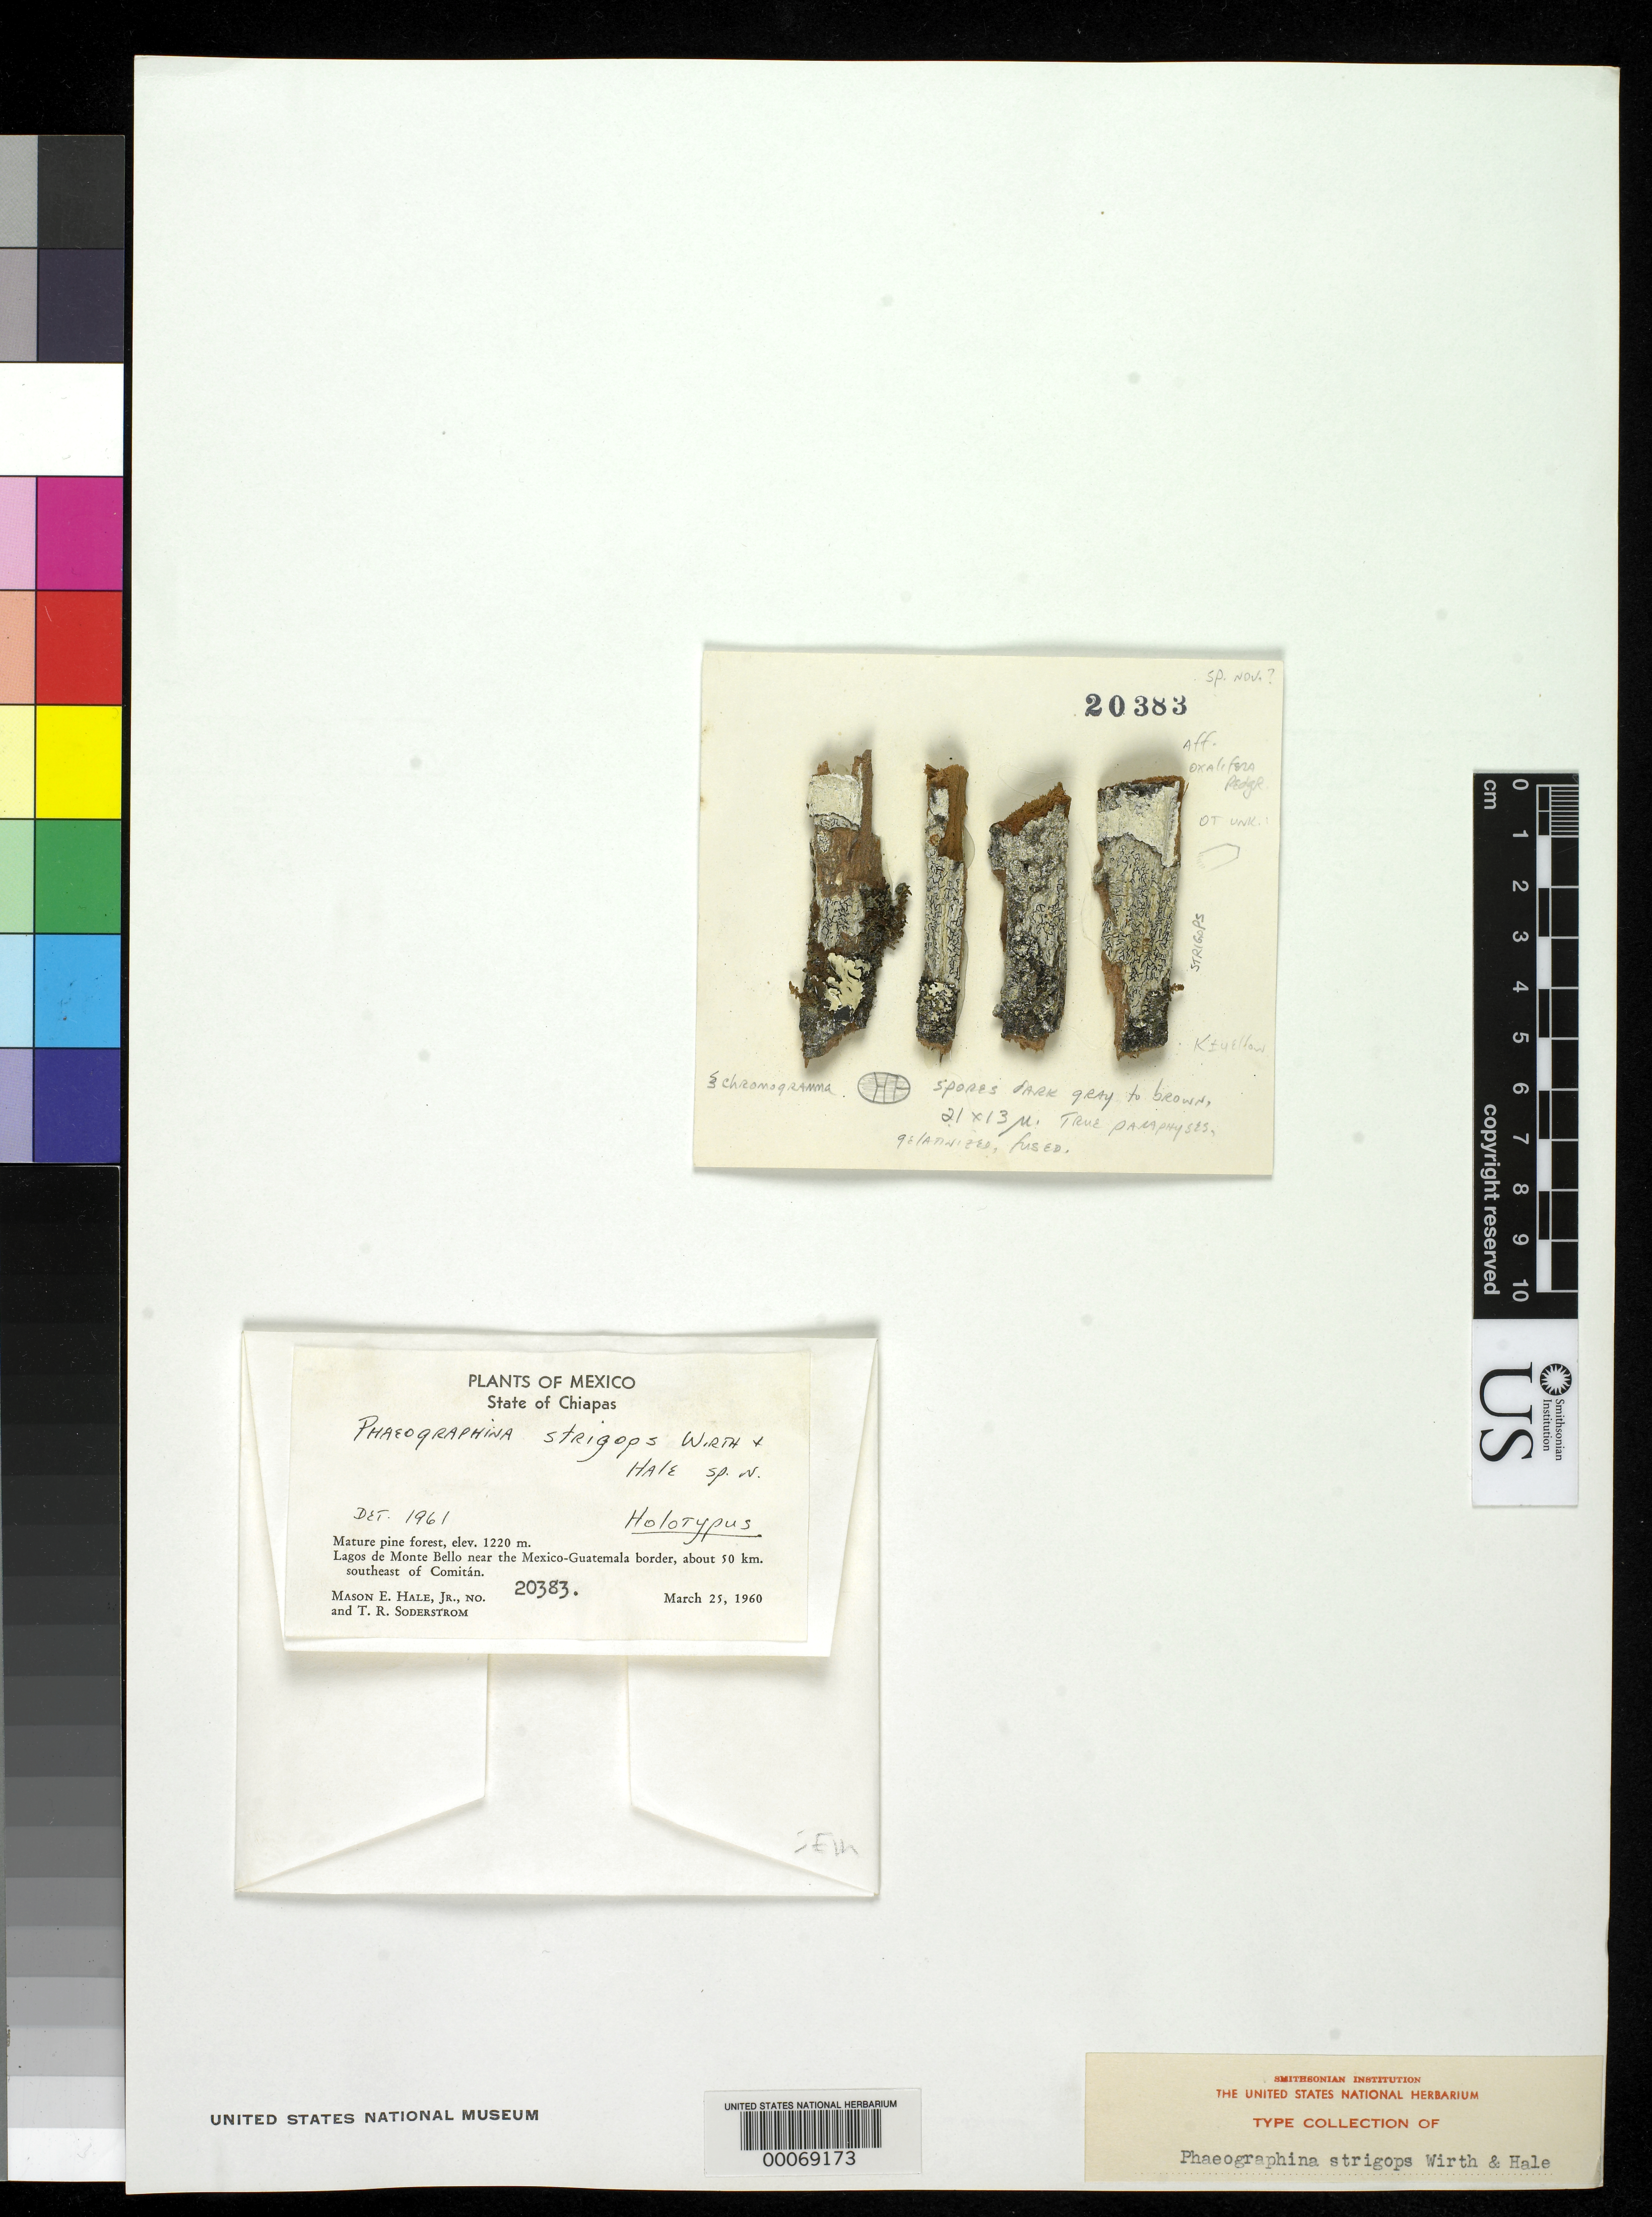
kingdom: Fungi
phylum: Ascomycota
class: Lecanoromycetes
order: Ostropales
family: Graphidaceae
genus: Phaeographina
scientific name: Phaeographina strigops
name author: M. Wirth & Hale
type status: Holotype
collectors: M. Hale & T. R. Soderstrom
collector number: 20383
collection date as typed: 25 Mar 1960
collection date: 1960-03-25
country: Mexico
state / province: Chiapas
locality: Lagos de Monte Bello, near the Mexico-Guatemala border, about 50 km SE of Comitan.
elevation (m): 1220